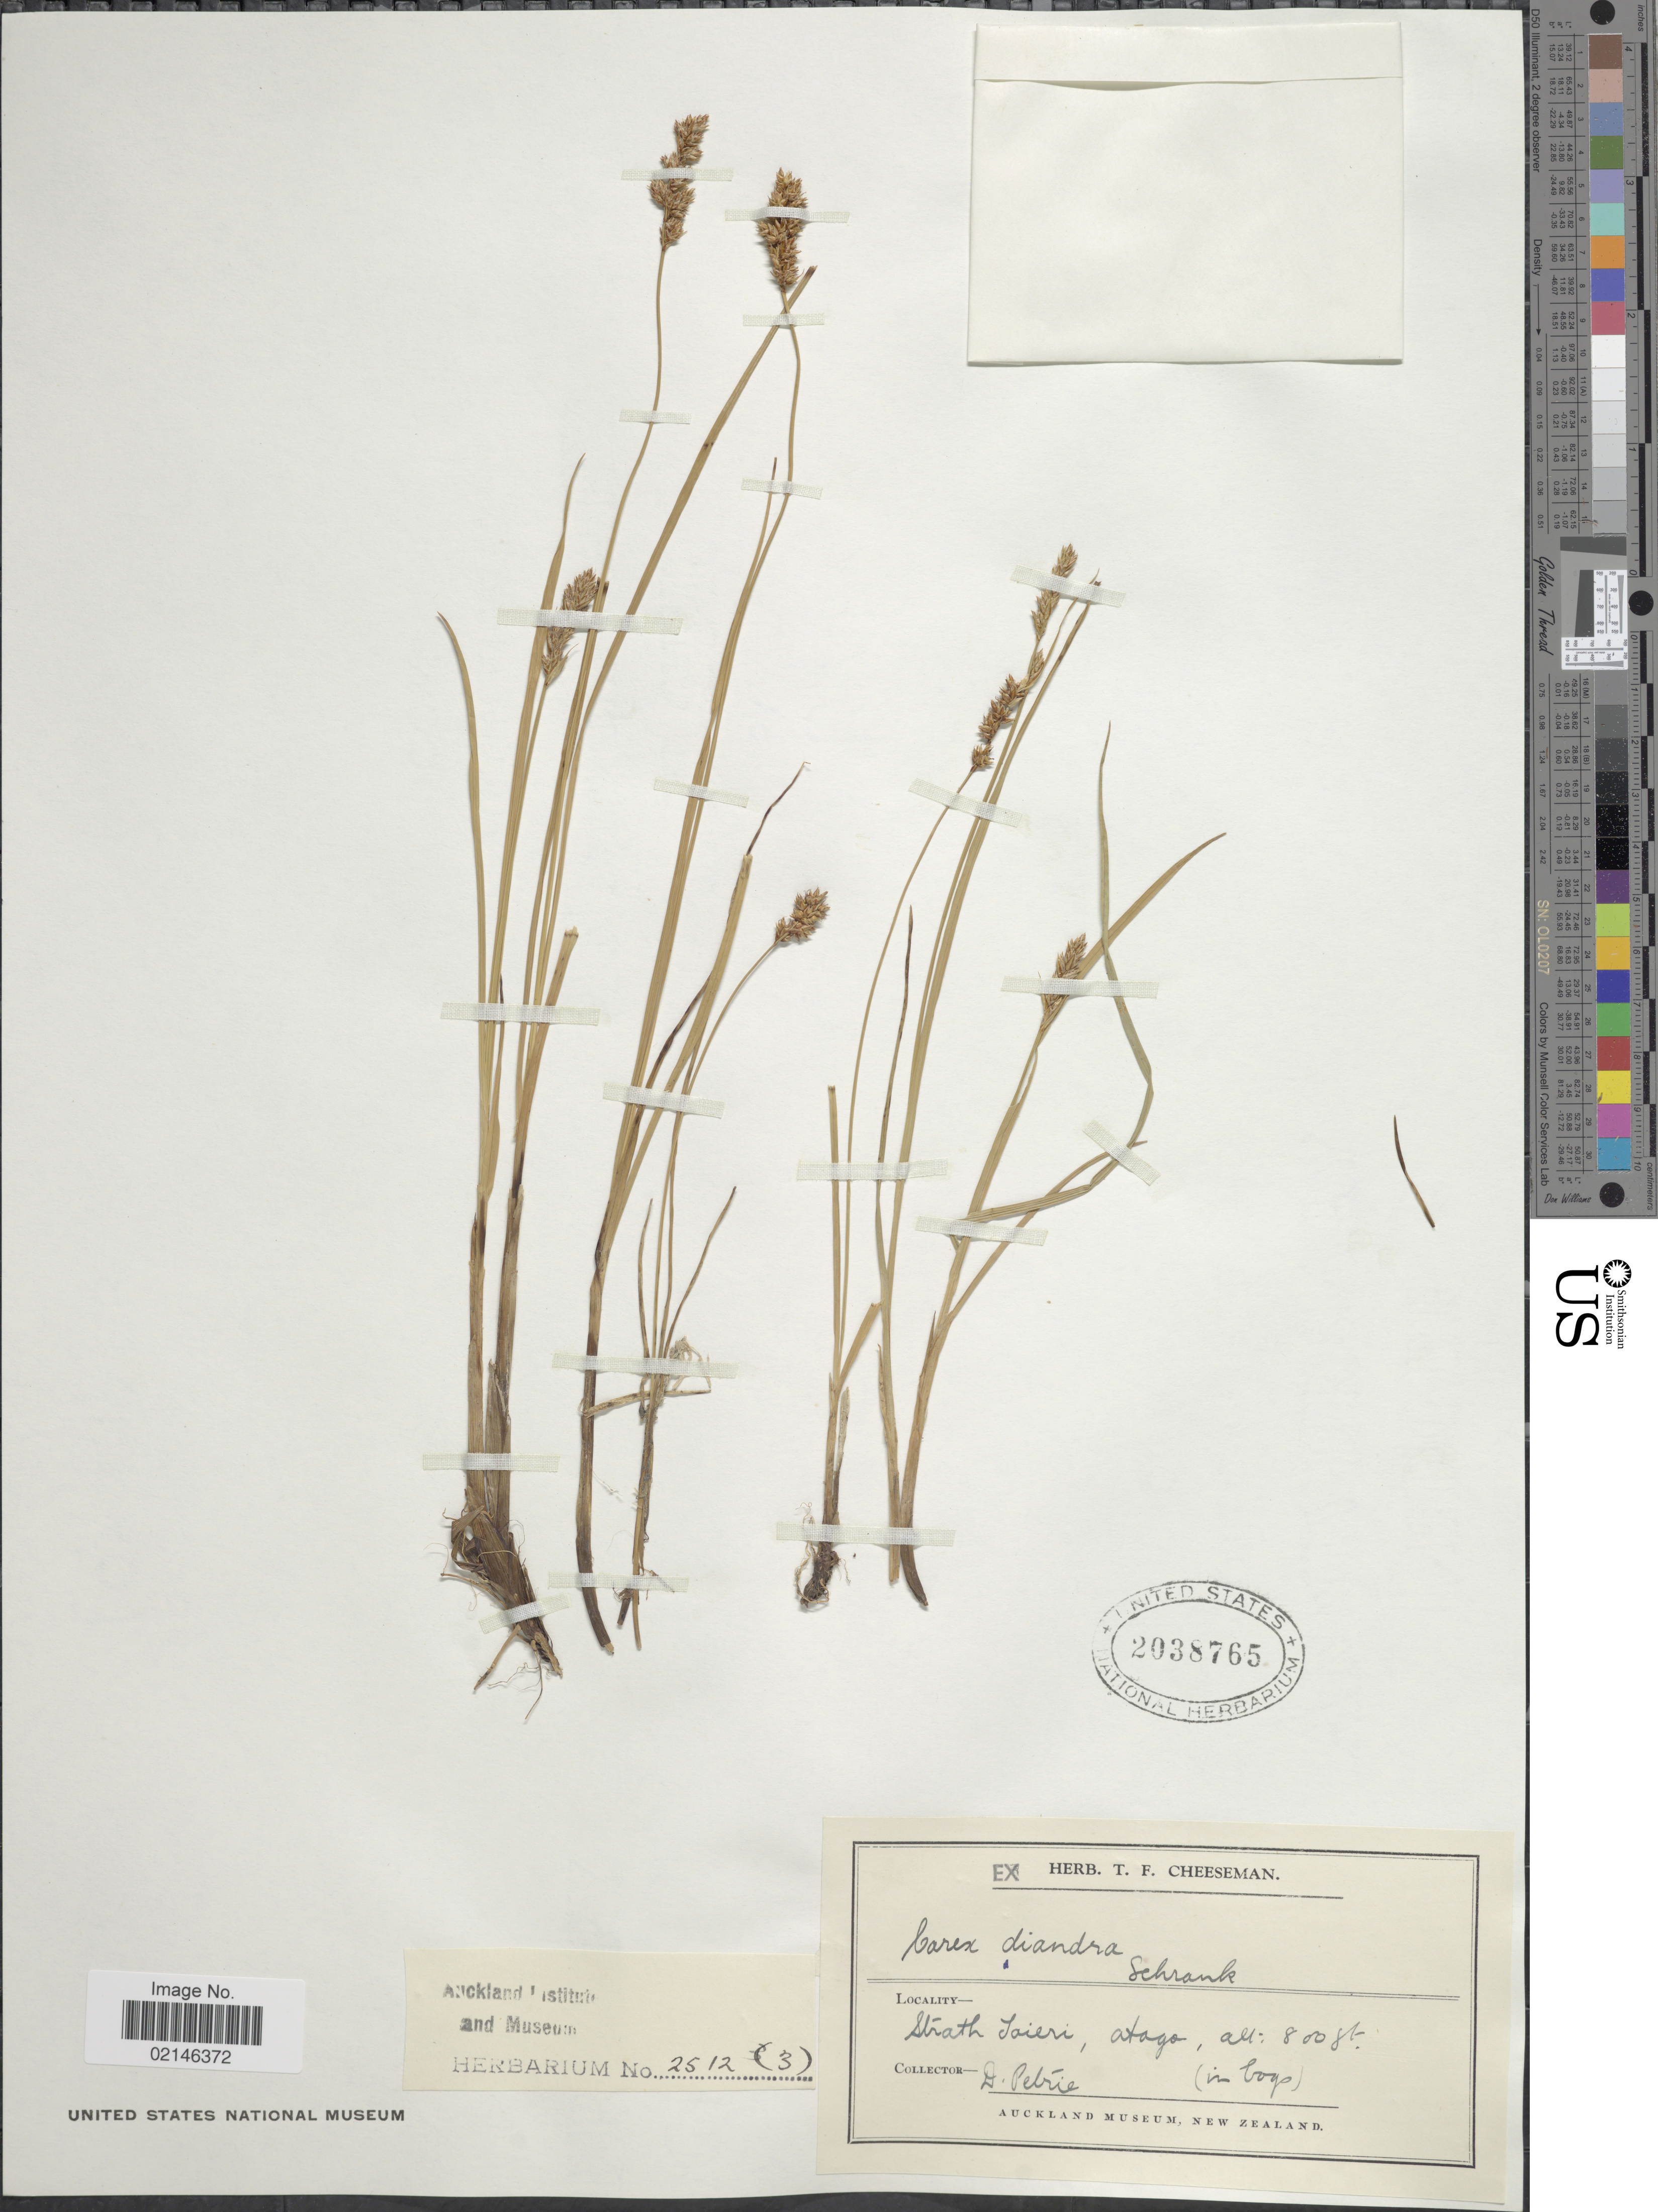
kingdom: Plantae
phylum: Tracheophyta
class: Liliopsida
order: Poales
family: Cyperaceae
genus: Carex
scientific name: Carex diandra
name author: Schrank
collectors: D. Petrie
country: New Zealand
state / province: Otago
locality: Strath Taieri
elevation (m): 244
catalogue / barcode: US 2038765